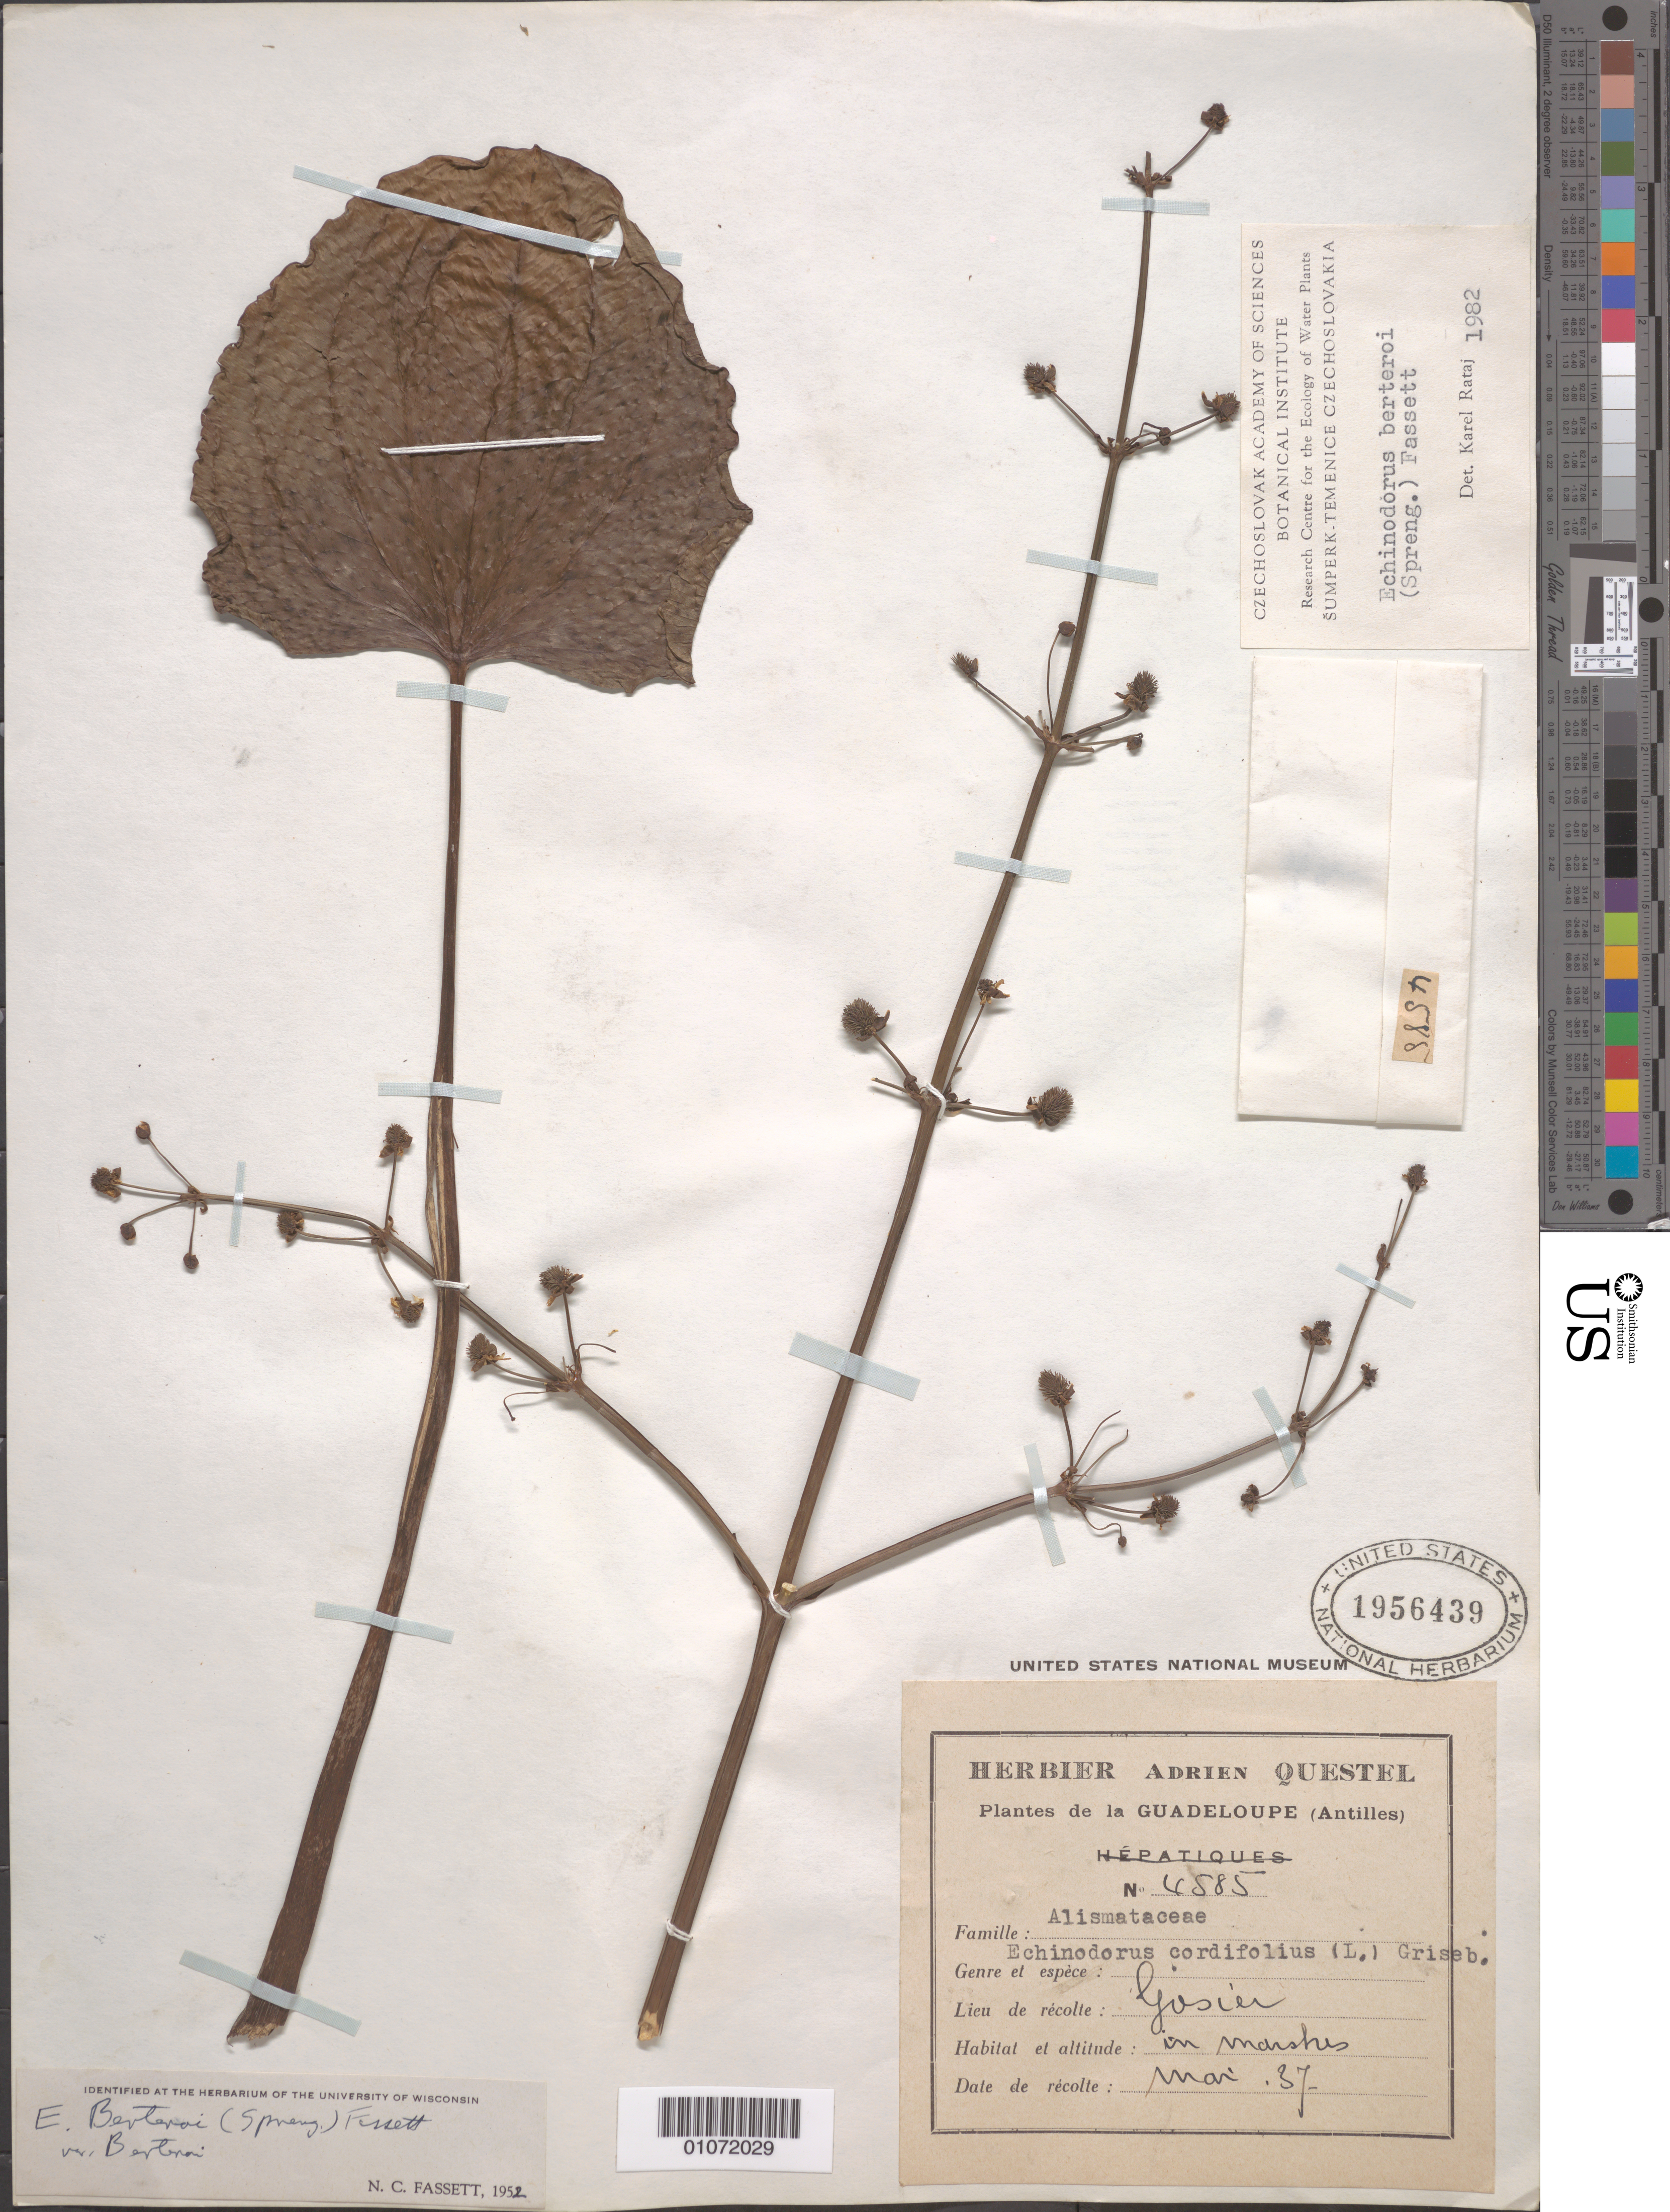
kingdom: Plantae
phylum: Tracheophyta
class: Liliopsida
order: Alismatales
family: Alismataceae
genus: Echinodorus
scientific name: Echinodorus berteroi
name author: (Spreng.) Fassett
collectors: A. Questel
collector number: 4585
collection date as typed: Mar 1937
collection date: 1937-03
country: Guadeloupe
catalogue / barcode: US 1956439